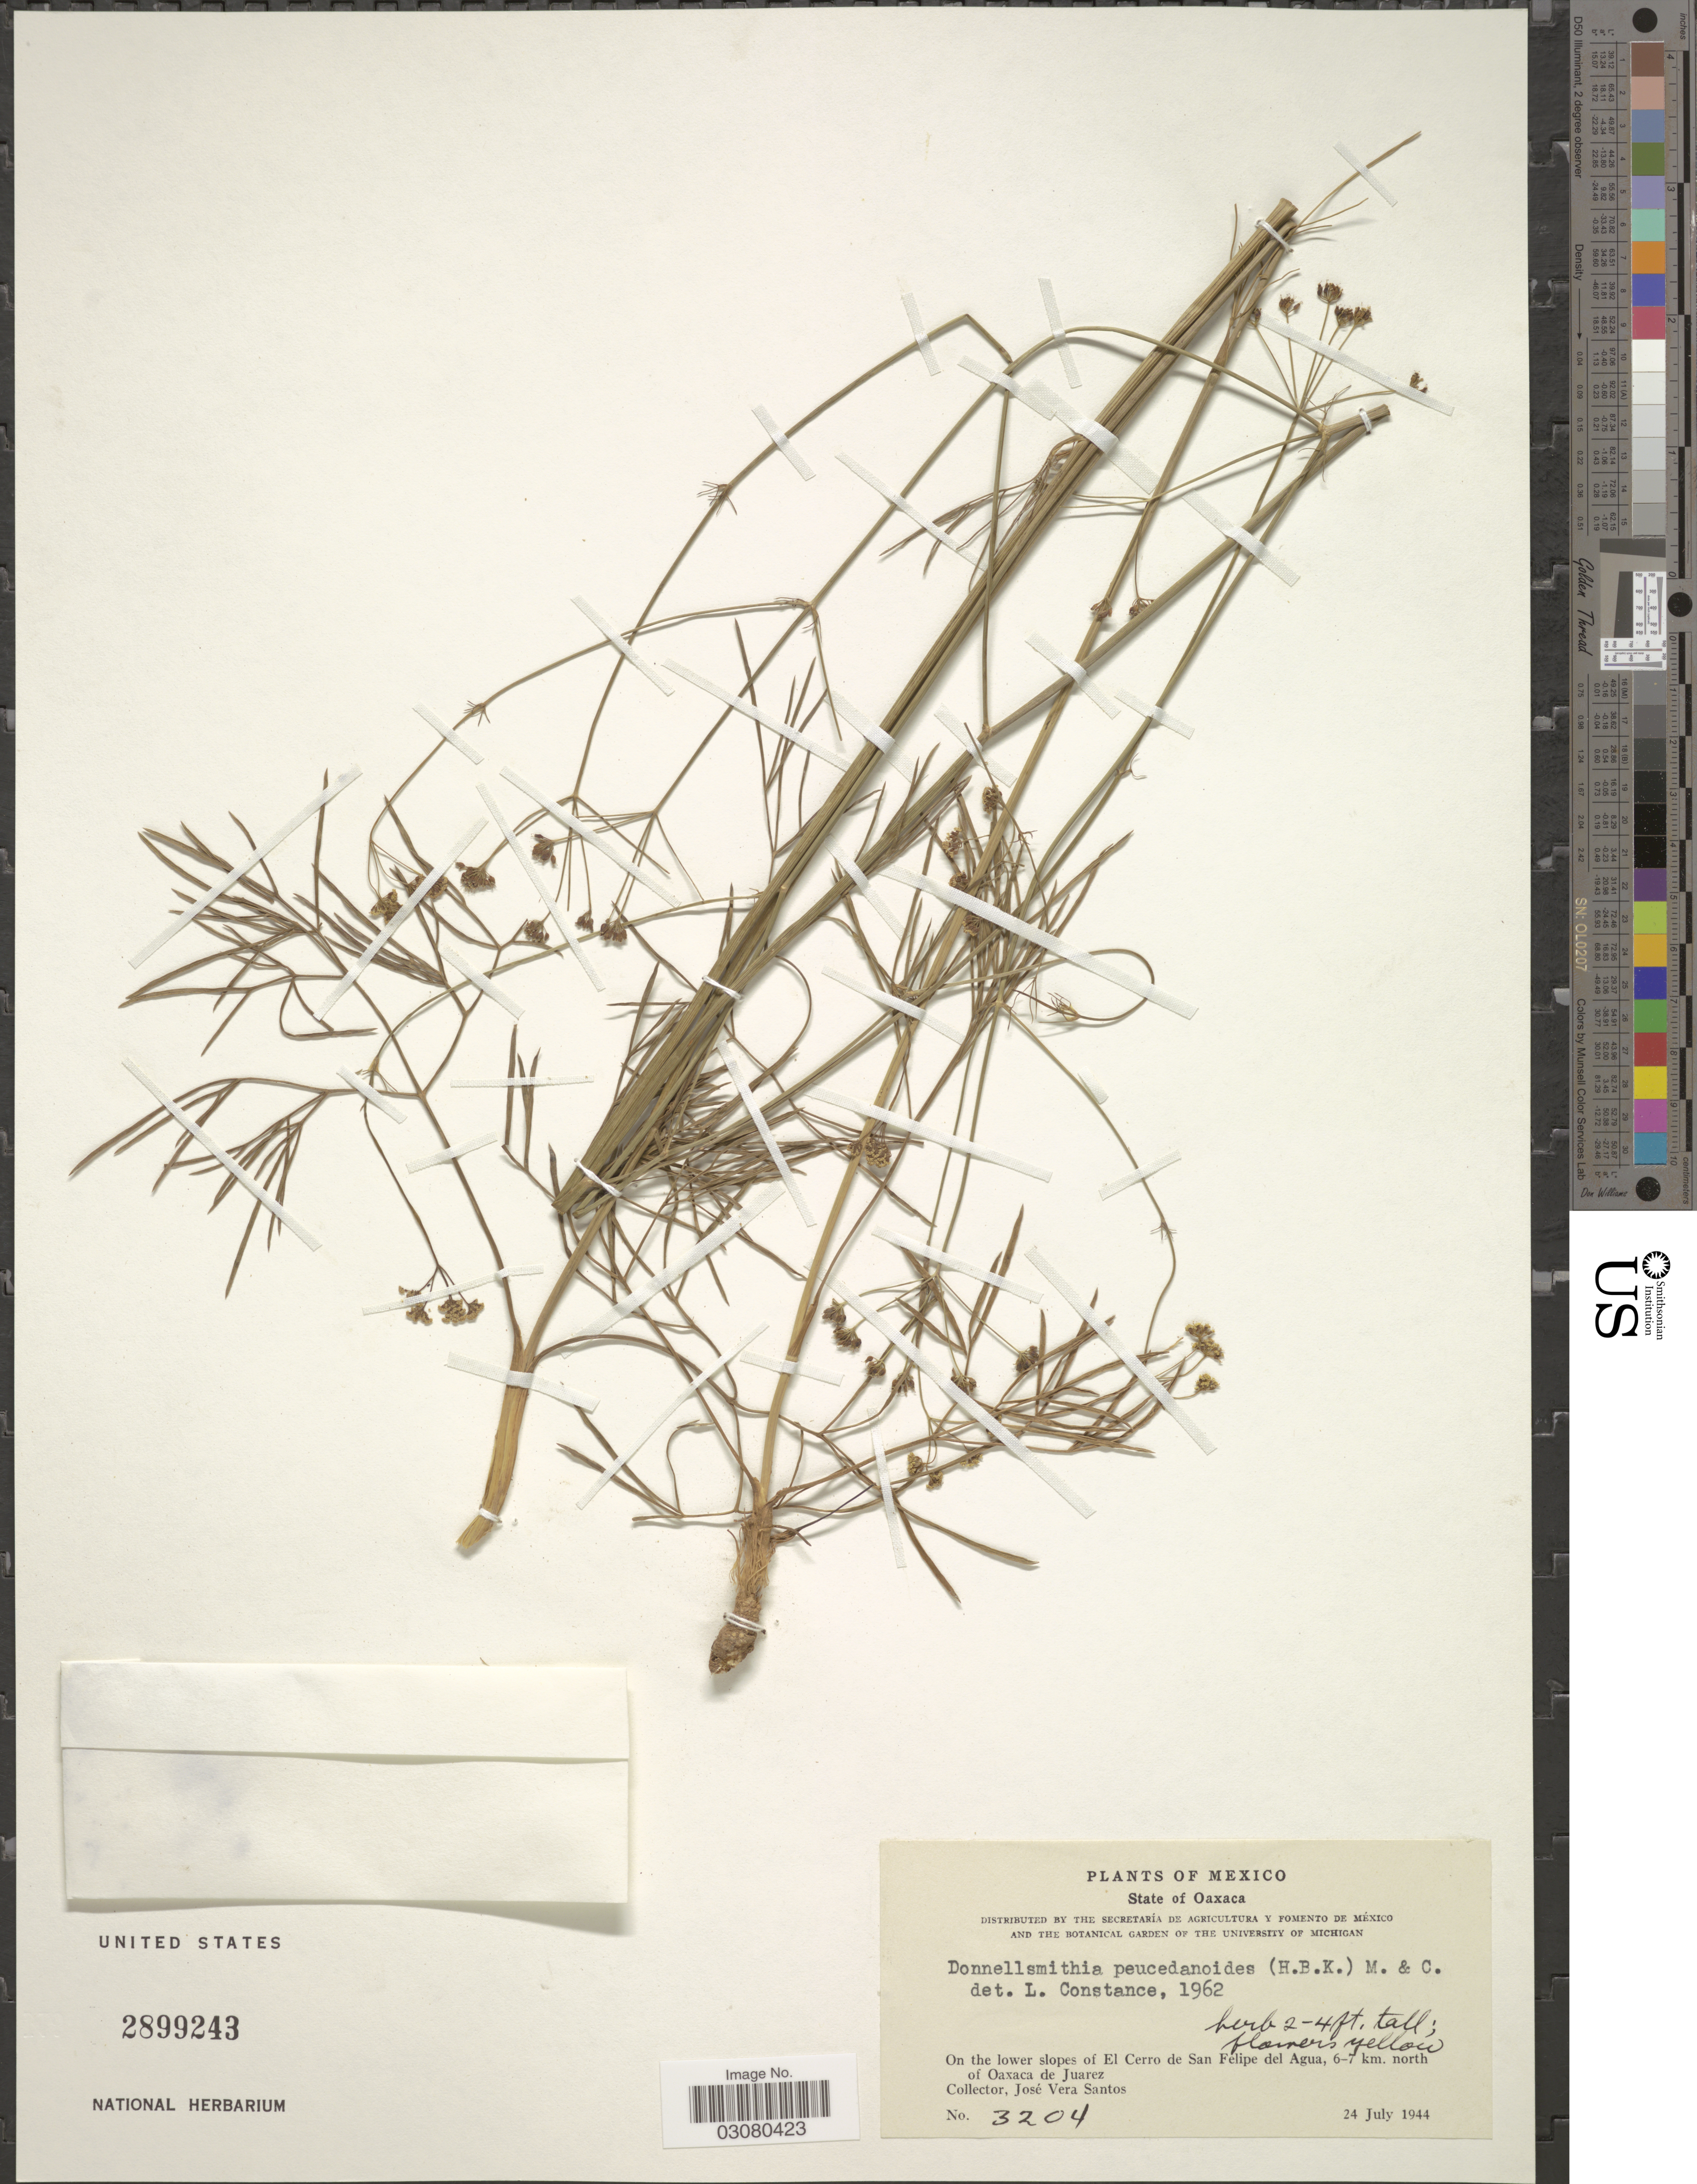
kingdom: Plantae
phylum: Tracheophyta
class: Magnoliopsida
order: Apiales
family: Apiaceae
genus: Donnellsmithia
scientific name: Donnellsmithia peucedanoides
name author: (Kunth) Mathias & Constance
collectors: J. V. Santos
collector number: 3204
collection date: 1944-07-24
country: Mexico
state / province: Oaxaca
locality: On the lower slopes of El Cerro de San Felipe del Agua, 6-7 km. north of Oaxaca de Juarez.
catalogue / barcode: US 2899243